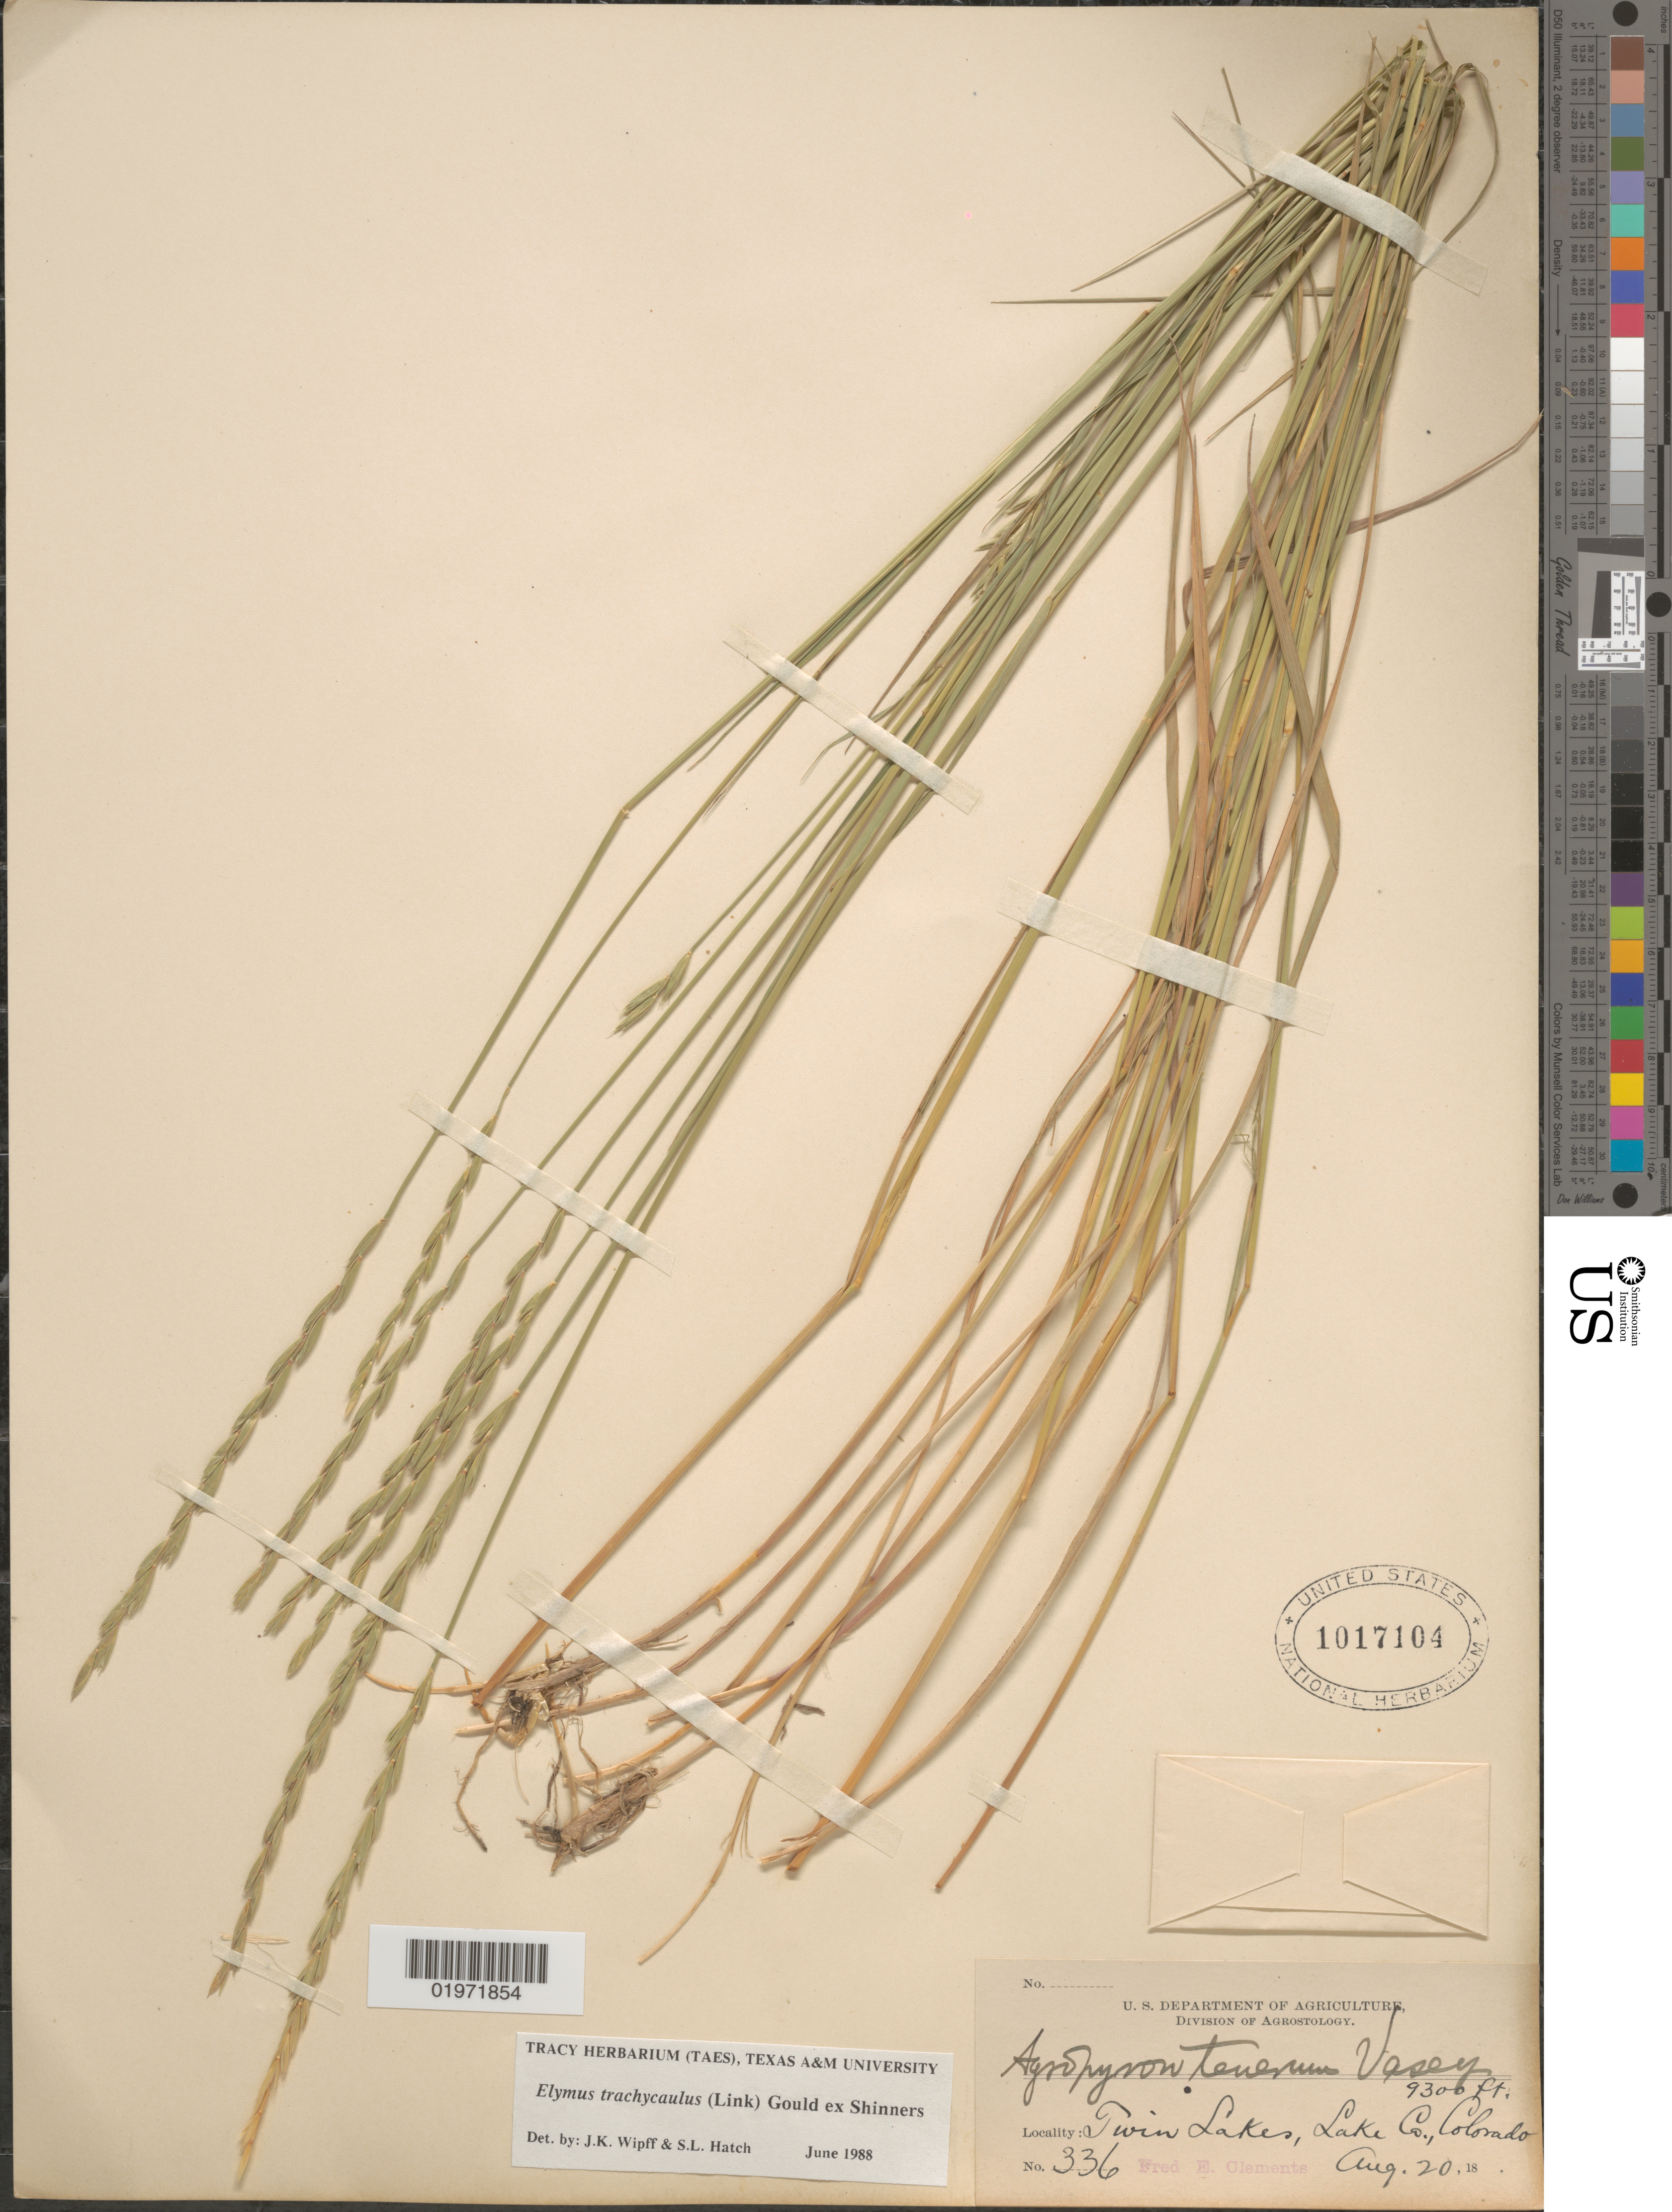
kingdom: Plantae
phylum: Tracheophyta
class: Liliopsida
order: Poales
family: Poaceae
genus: Elymus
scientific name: Elymus trachycaulus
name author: (Link) Gould ex Shinners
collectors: F. E. Clements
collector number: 336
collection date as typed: Aug. 20, 18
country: United States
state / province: Colorado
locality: Twin Lakes, Lake Co.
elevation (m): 2835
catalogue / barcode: US 1017104